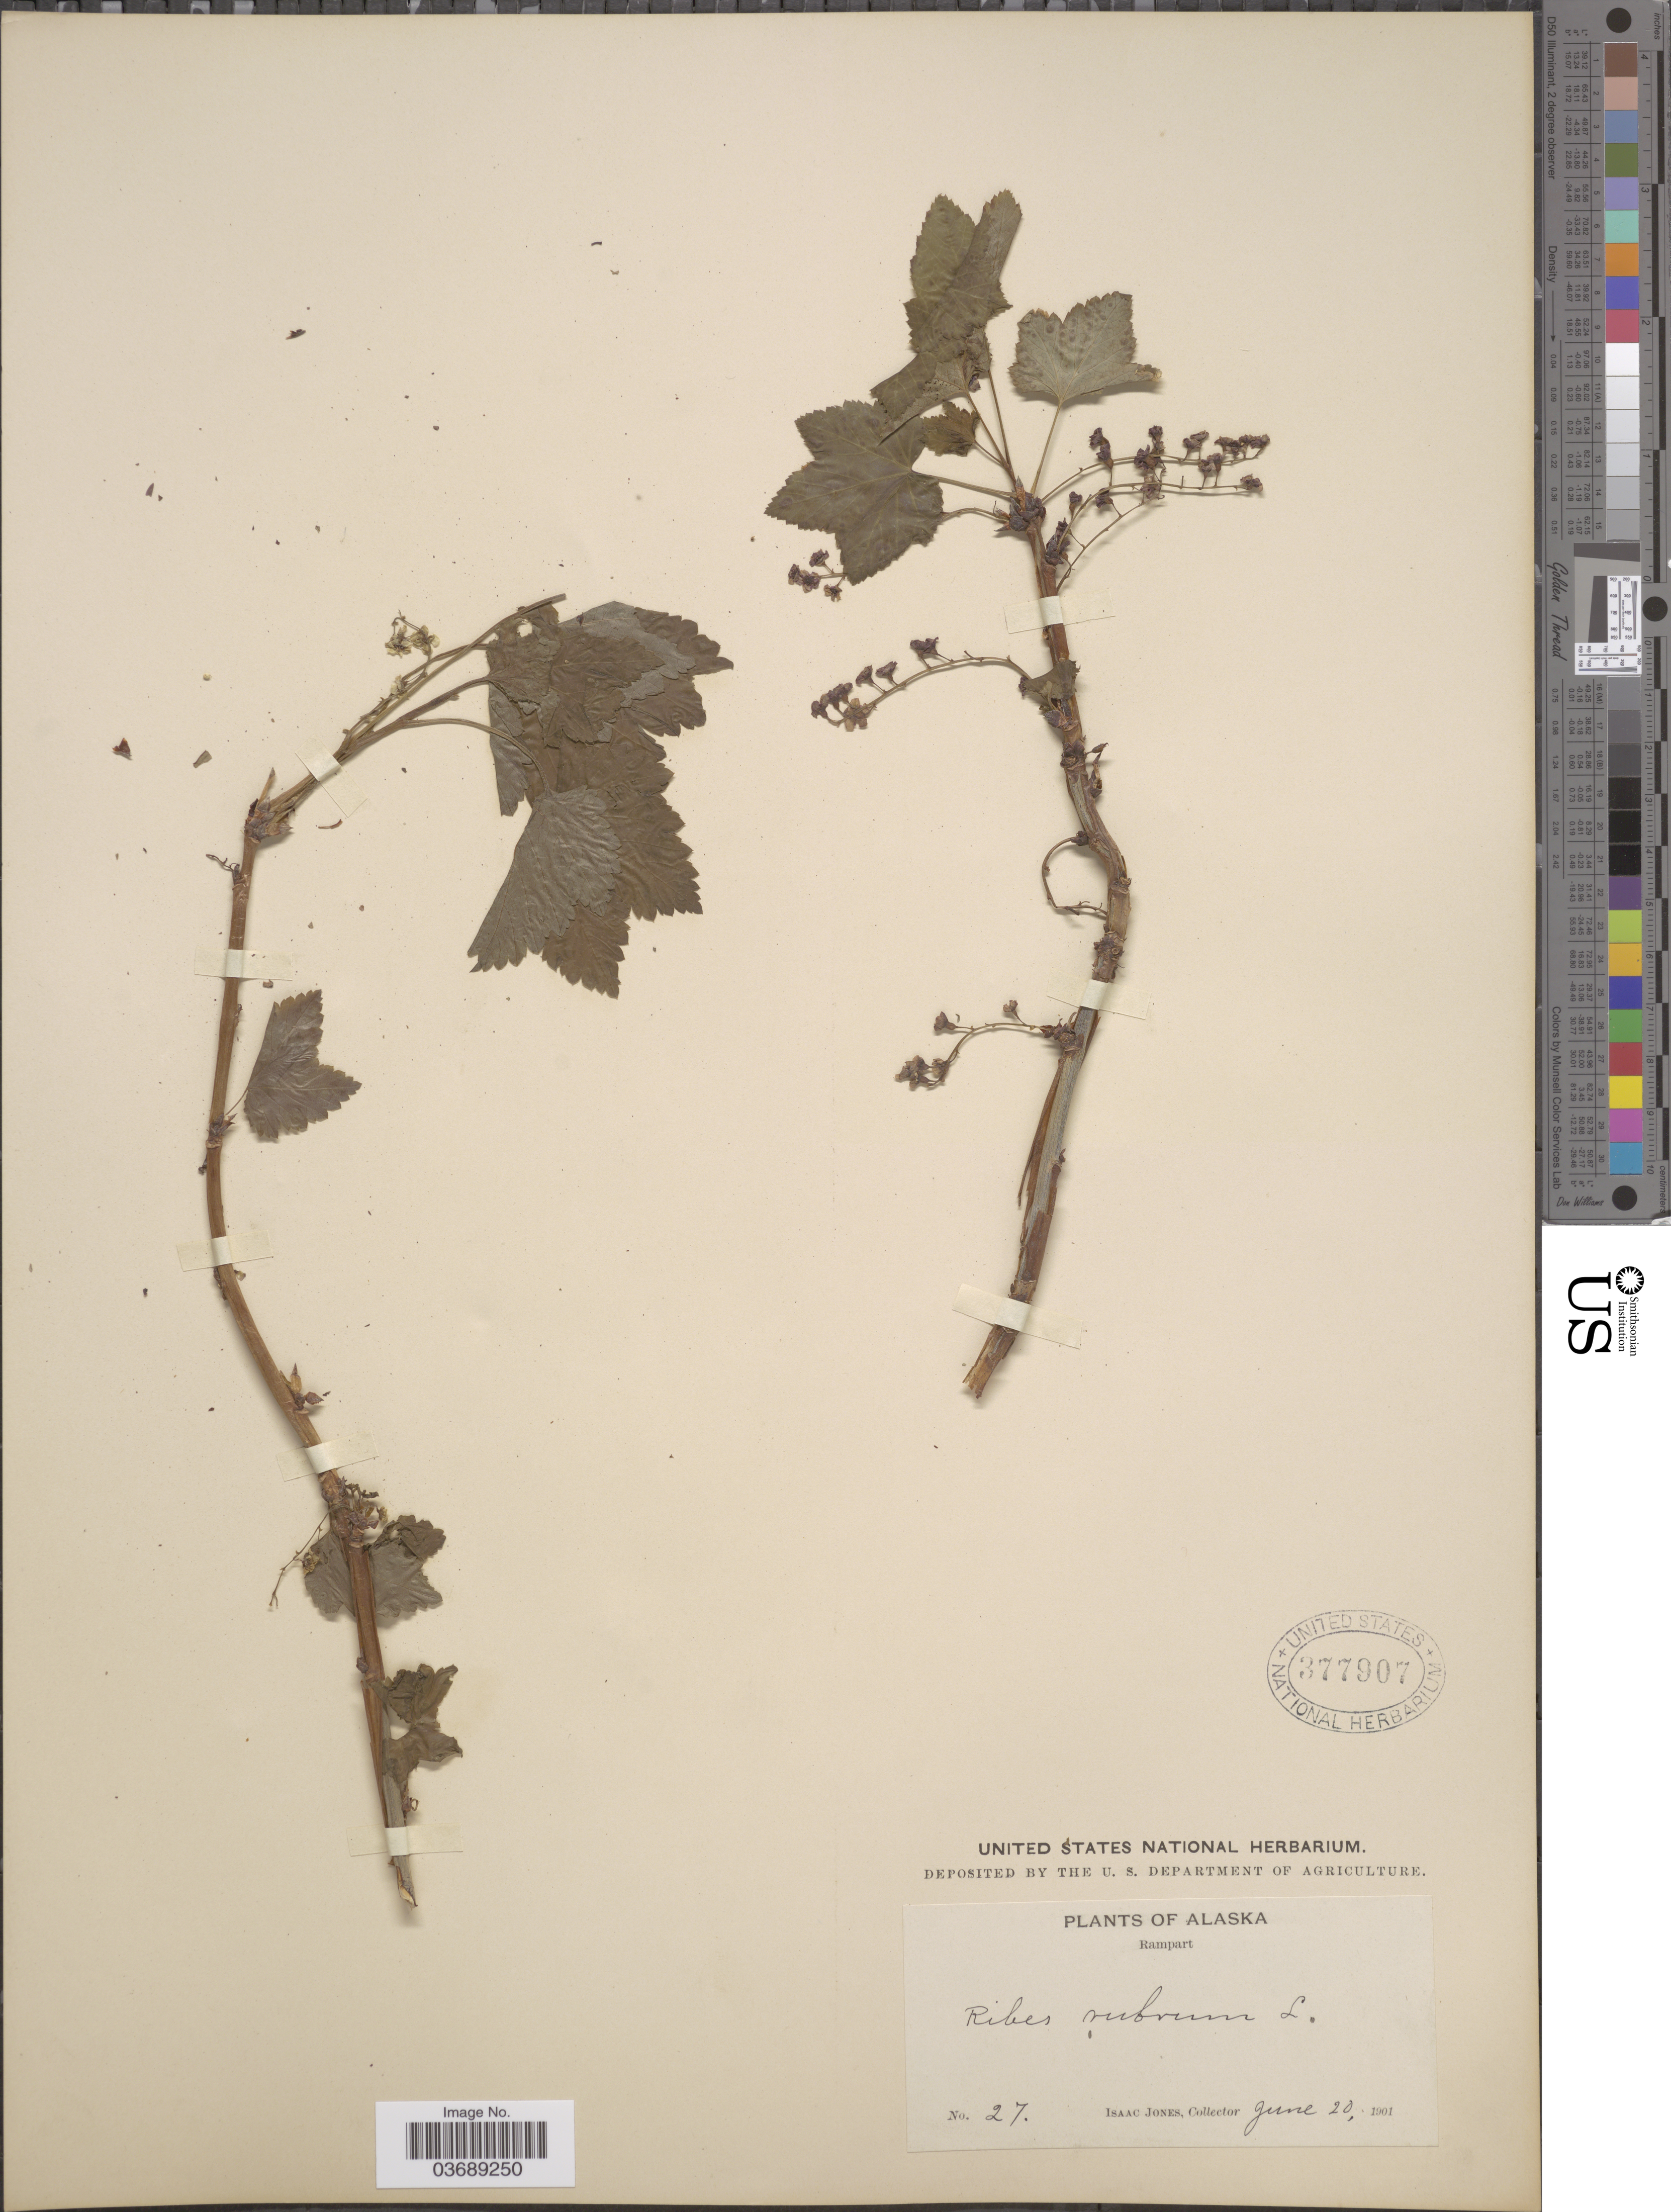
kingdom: Plantae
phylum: Tracheophyta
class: Magnoliopsida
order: Saxifragales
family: Grossulariaceae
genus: Ribes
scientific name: Ribes triste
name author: Pall.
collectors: I. Jones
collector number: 27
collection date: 1901-06-20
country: United States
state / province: Alaska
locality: Rampart.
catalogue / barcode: US 377907